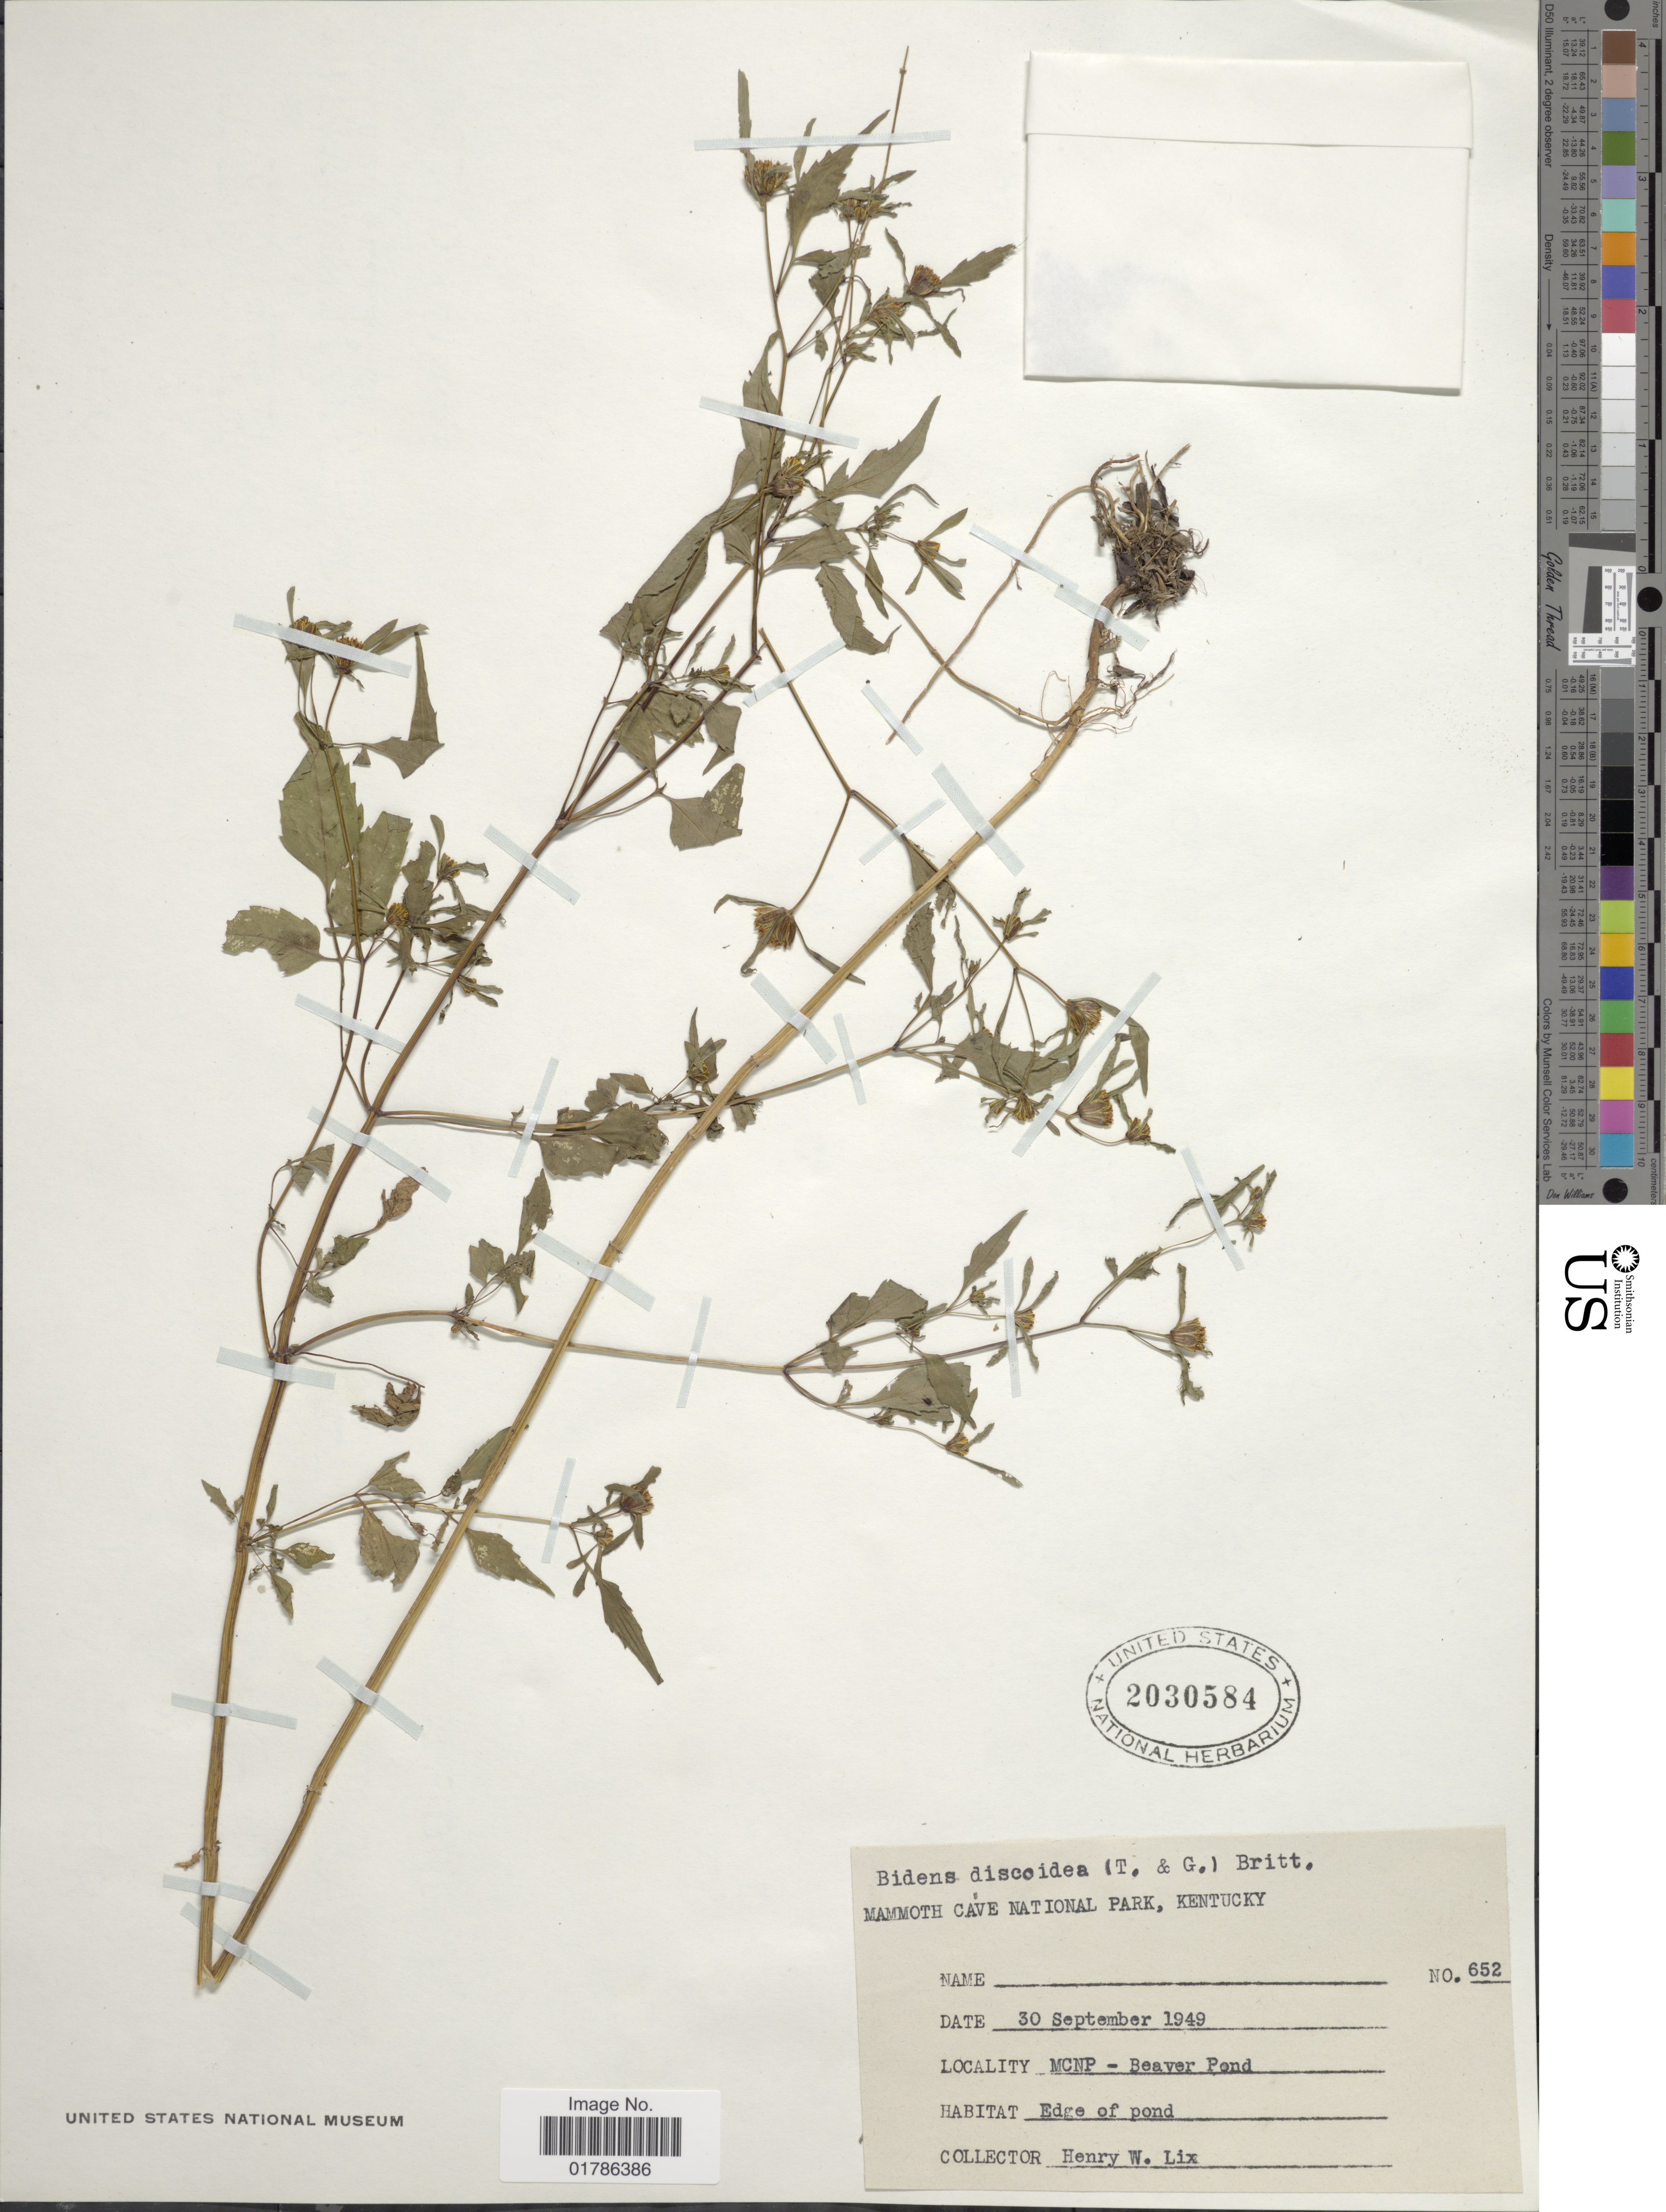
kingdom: Plantae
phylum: Tracheophyta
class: Magnoliopsida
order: Asterales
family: Asteraceae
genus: Bidens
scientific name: Bidens discoidea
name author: (Torr. & A. Gray) Britton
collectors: H. W. Lix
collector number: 652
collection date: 1949-09-30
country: United States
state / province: Kentucky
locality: Mammoth Cave National Park, MCNP- Beaver Pond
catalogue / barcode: US 2030584